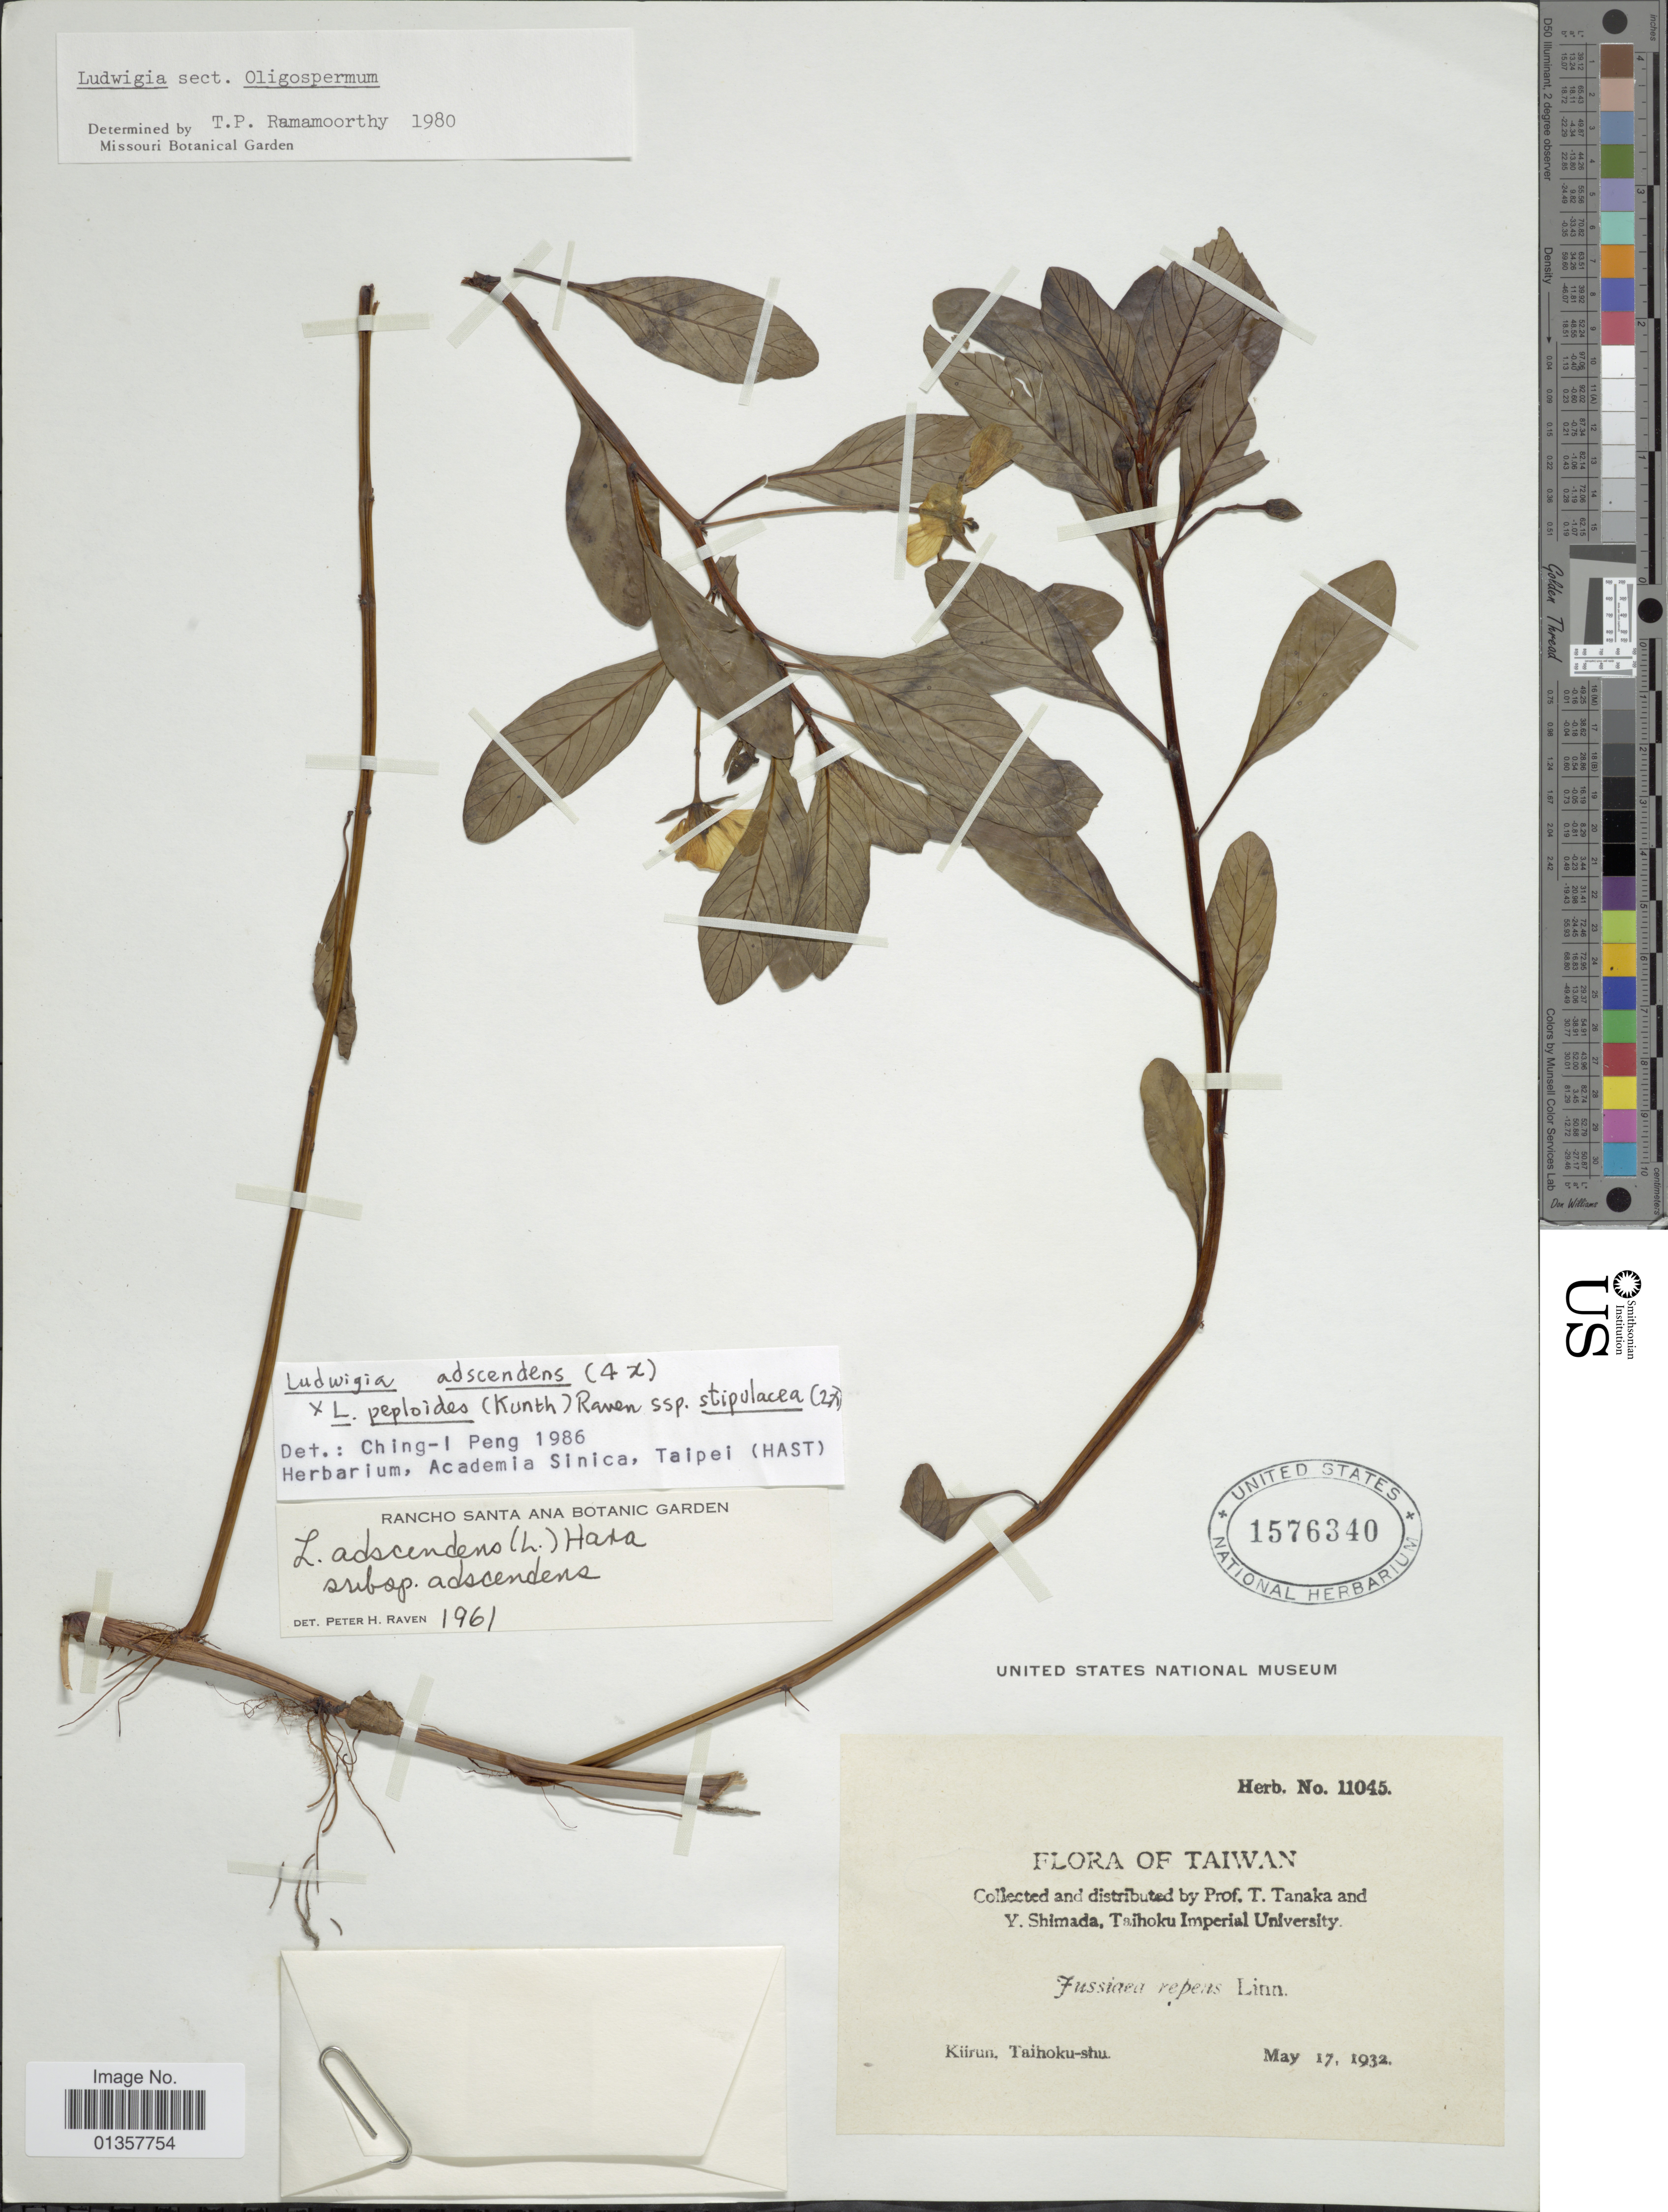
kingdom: Plantae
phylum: Tracheophyta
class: Magnoliopsida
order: Myrtales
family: Onagraceae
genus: Ludwigia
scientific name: Ludwigia adscendens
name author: (L.) H. Hara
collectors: T. Tanaka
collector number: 11045?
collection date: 1932-05-17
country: Taiwan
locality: Kiirun, Taihoku-shu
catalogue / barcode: US 1576340